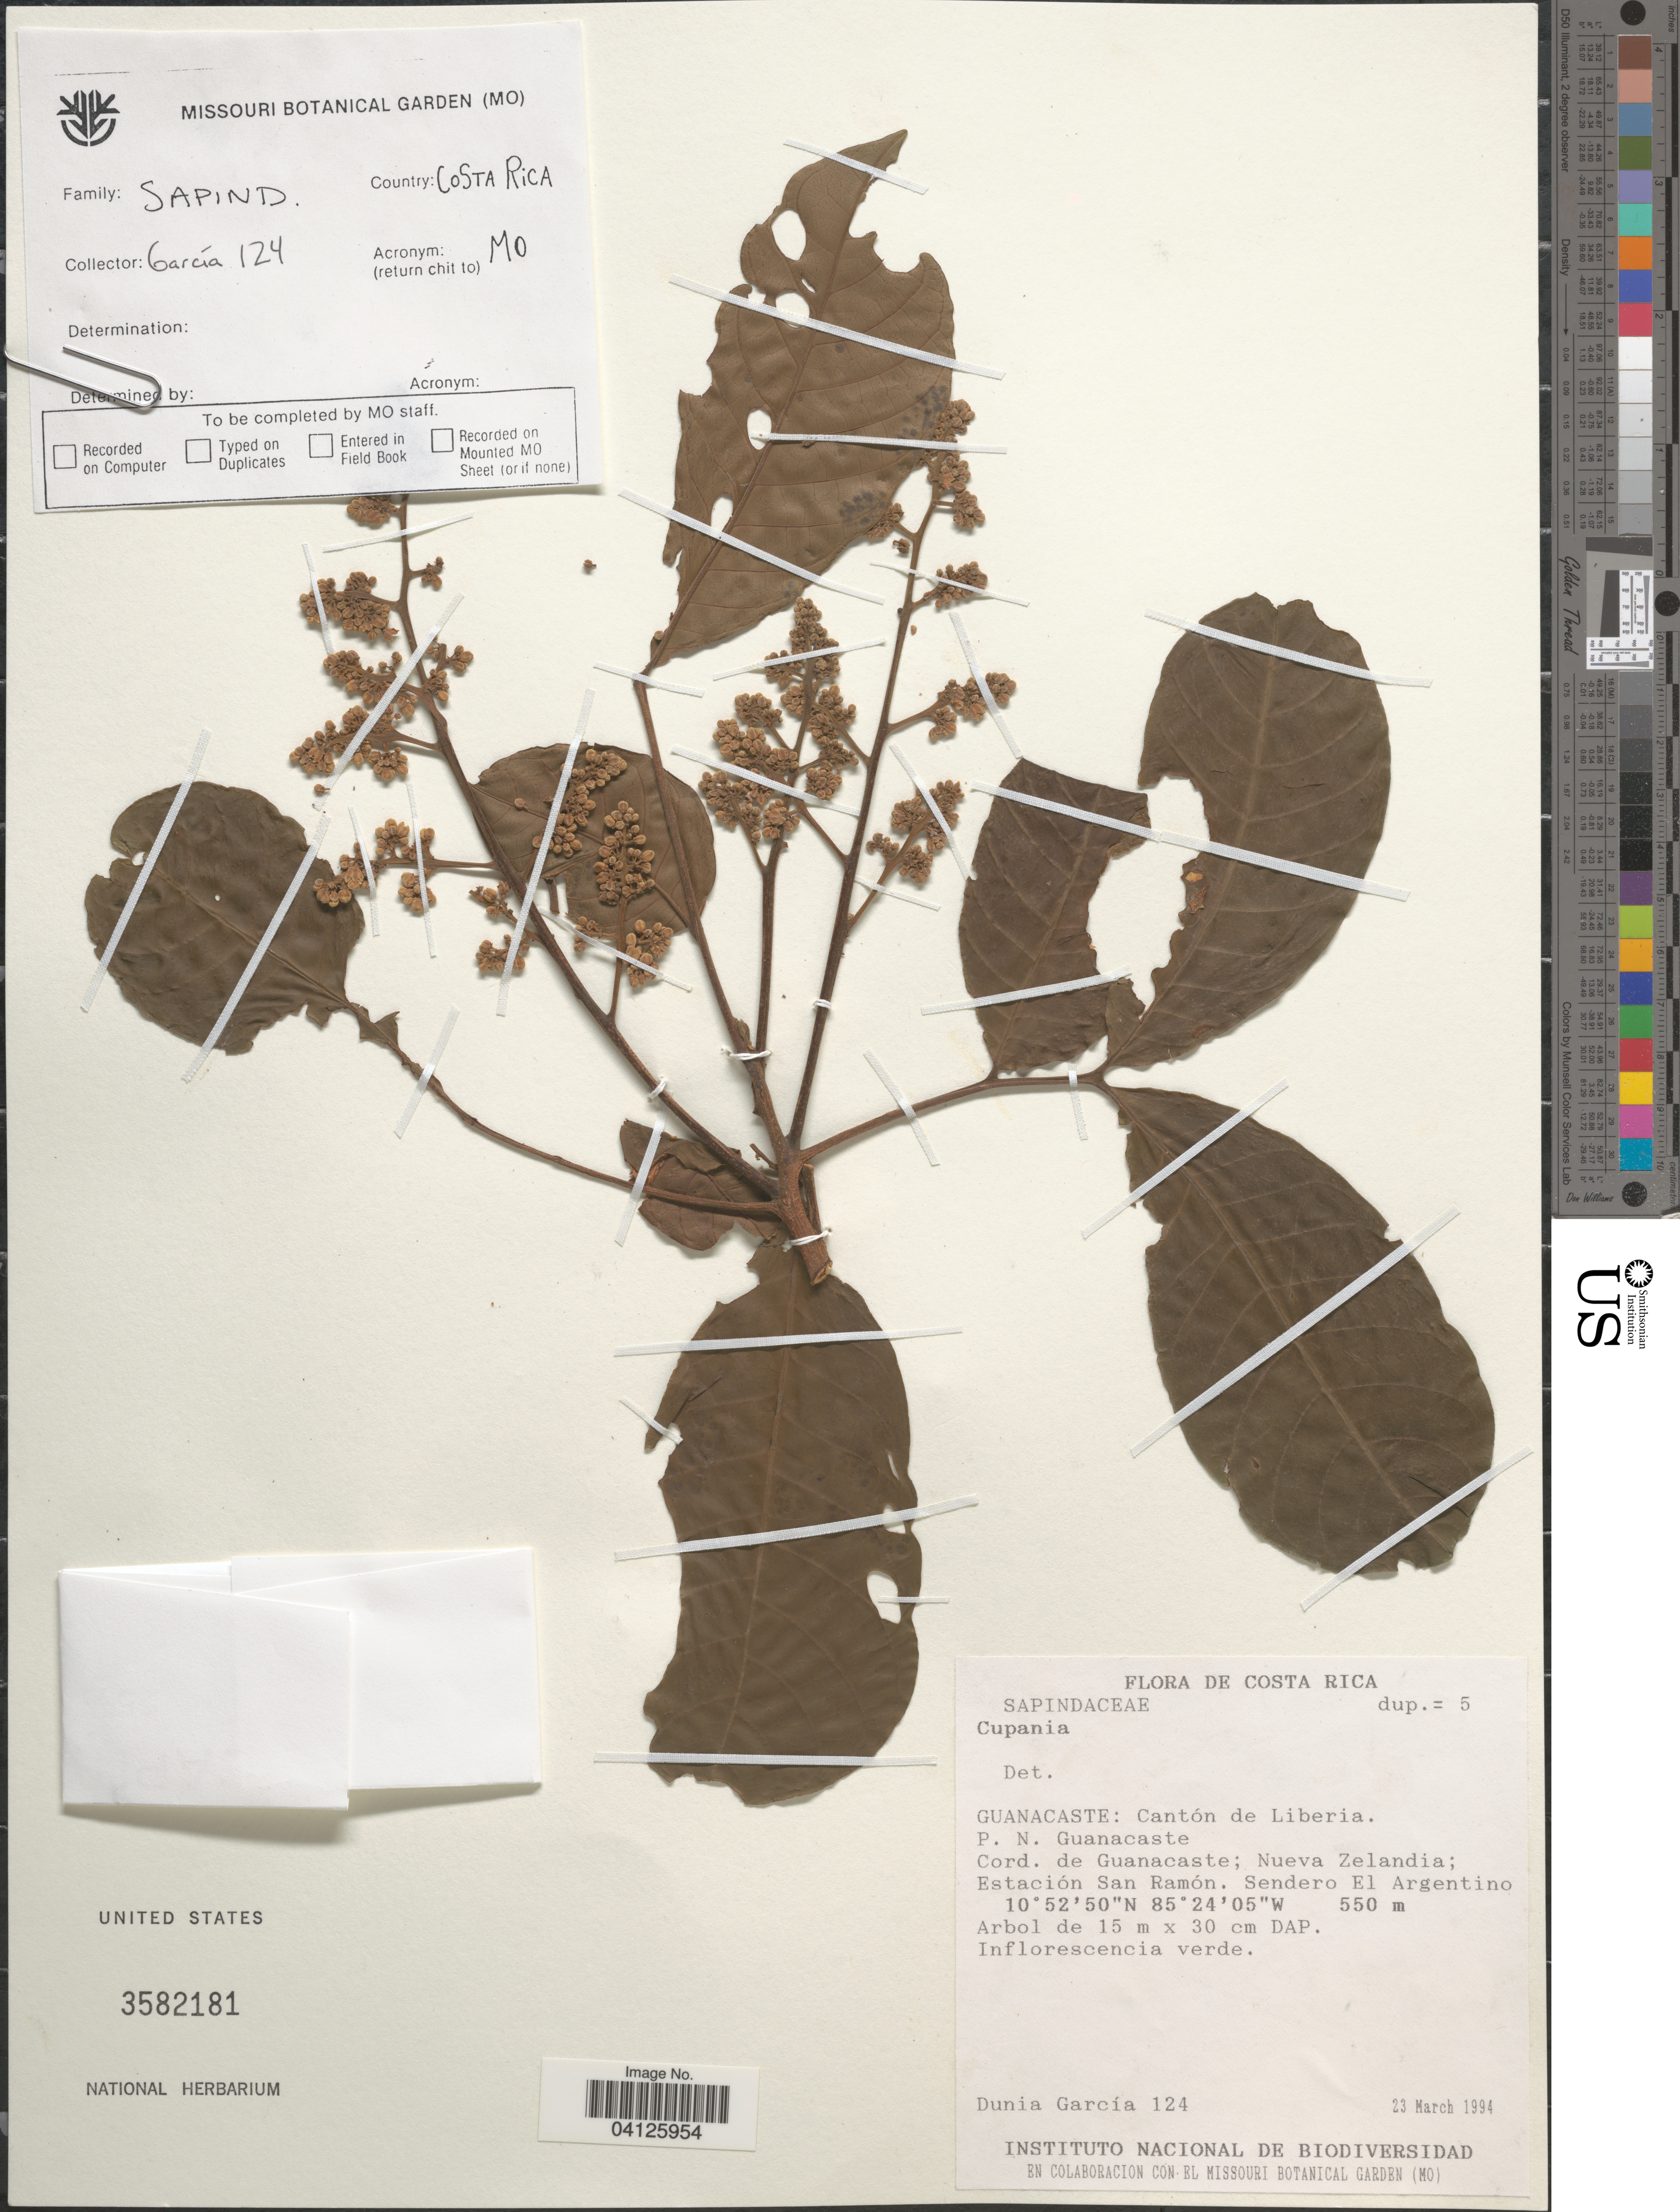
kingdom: Plantae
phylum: Tracheophyta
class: Magnoliopsida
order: Sapindales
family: Meliaceae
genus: Guarea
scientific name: Guarea sp.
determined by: Acevedo-Rodriguez, P., (US), Smithsonian Institution - National Museum of Natural History (UNITED STATES)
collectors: D. García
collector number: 124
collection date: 1994-03-23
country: Costa Rica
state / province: Guanacaste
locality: Cantón de Liberia. P. N. Guanacaste. Cord. de Guanacaste; Nueva Zelandia; Estación San Ramón. Sendero El Argentino.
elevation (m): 550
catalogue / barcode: US 3582181